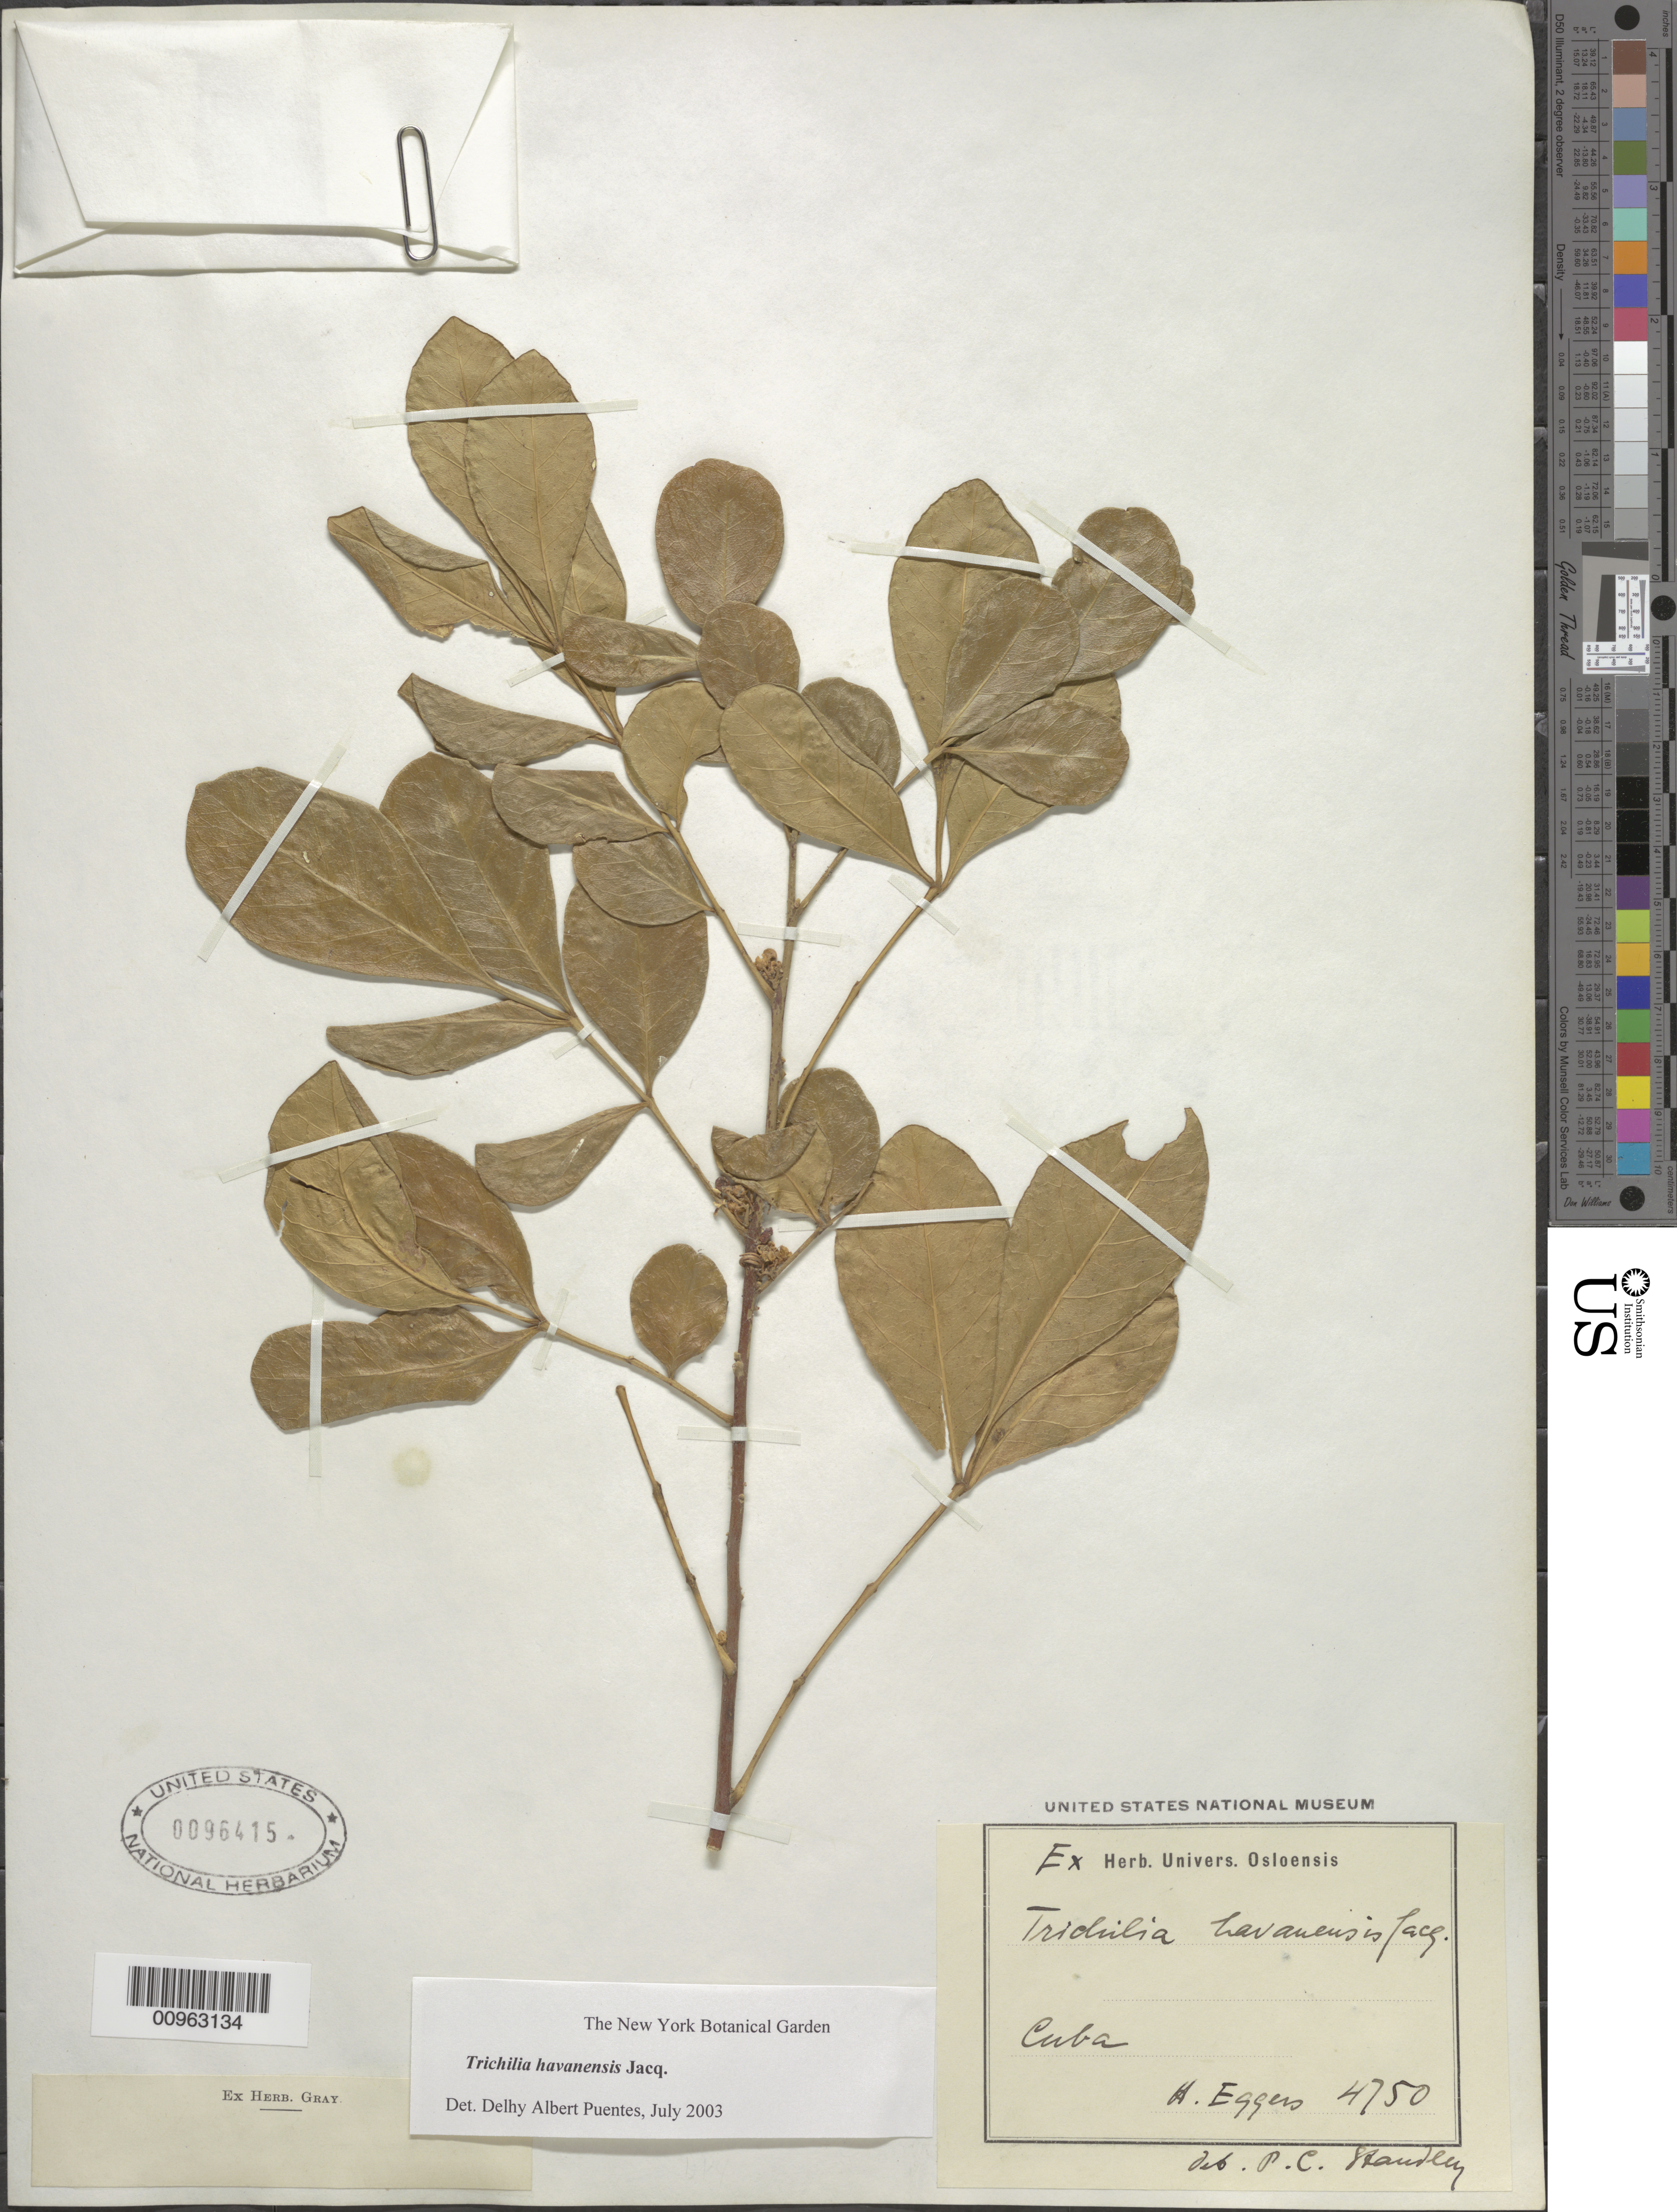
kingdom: Plantae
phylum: Tracheophyta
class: Magnoliopsida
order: Sapindales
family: Meliaceae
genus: Trichilia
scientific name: Trichilia havanensis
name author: Jacq.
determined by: Puentes, D. A.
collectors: H. F. A. von Eggers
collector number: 4750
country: Cuba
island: Cuba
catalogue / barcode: US 96415